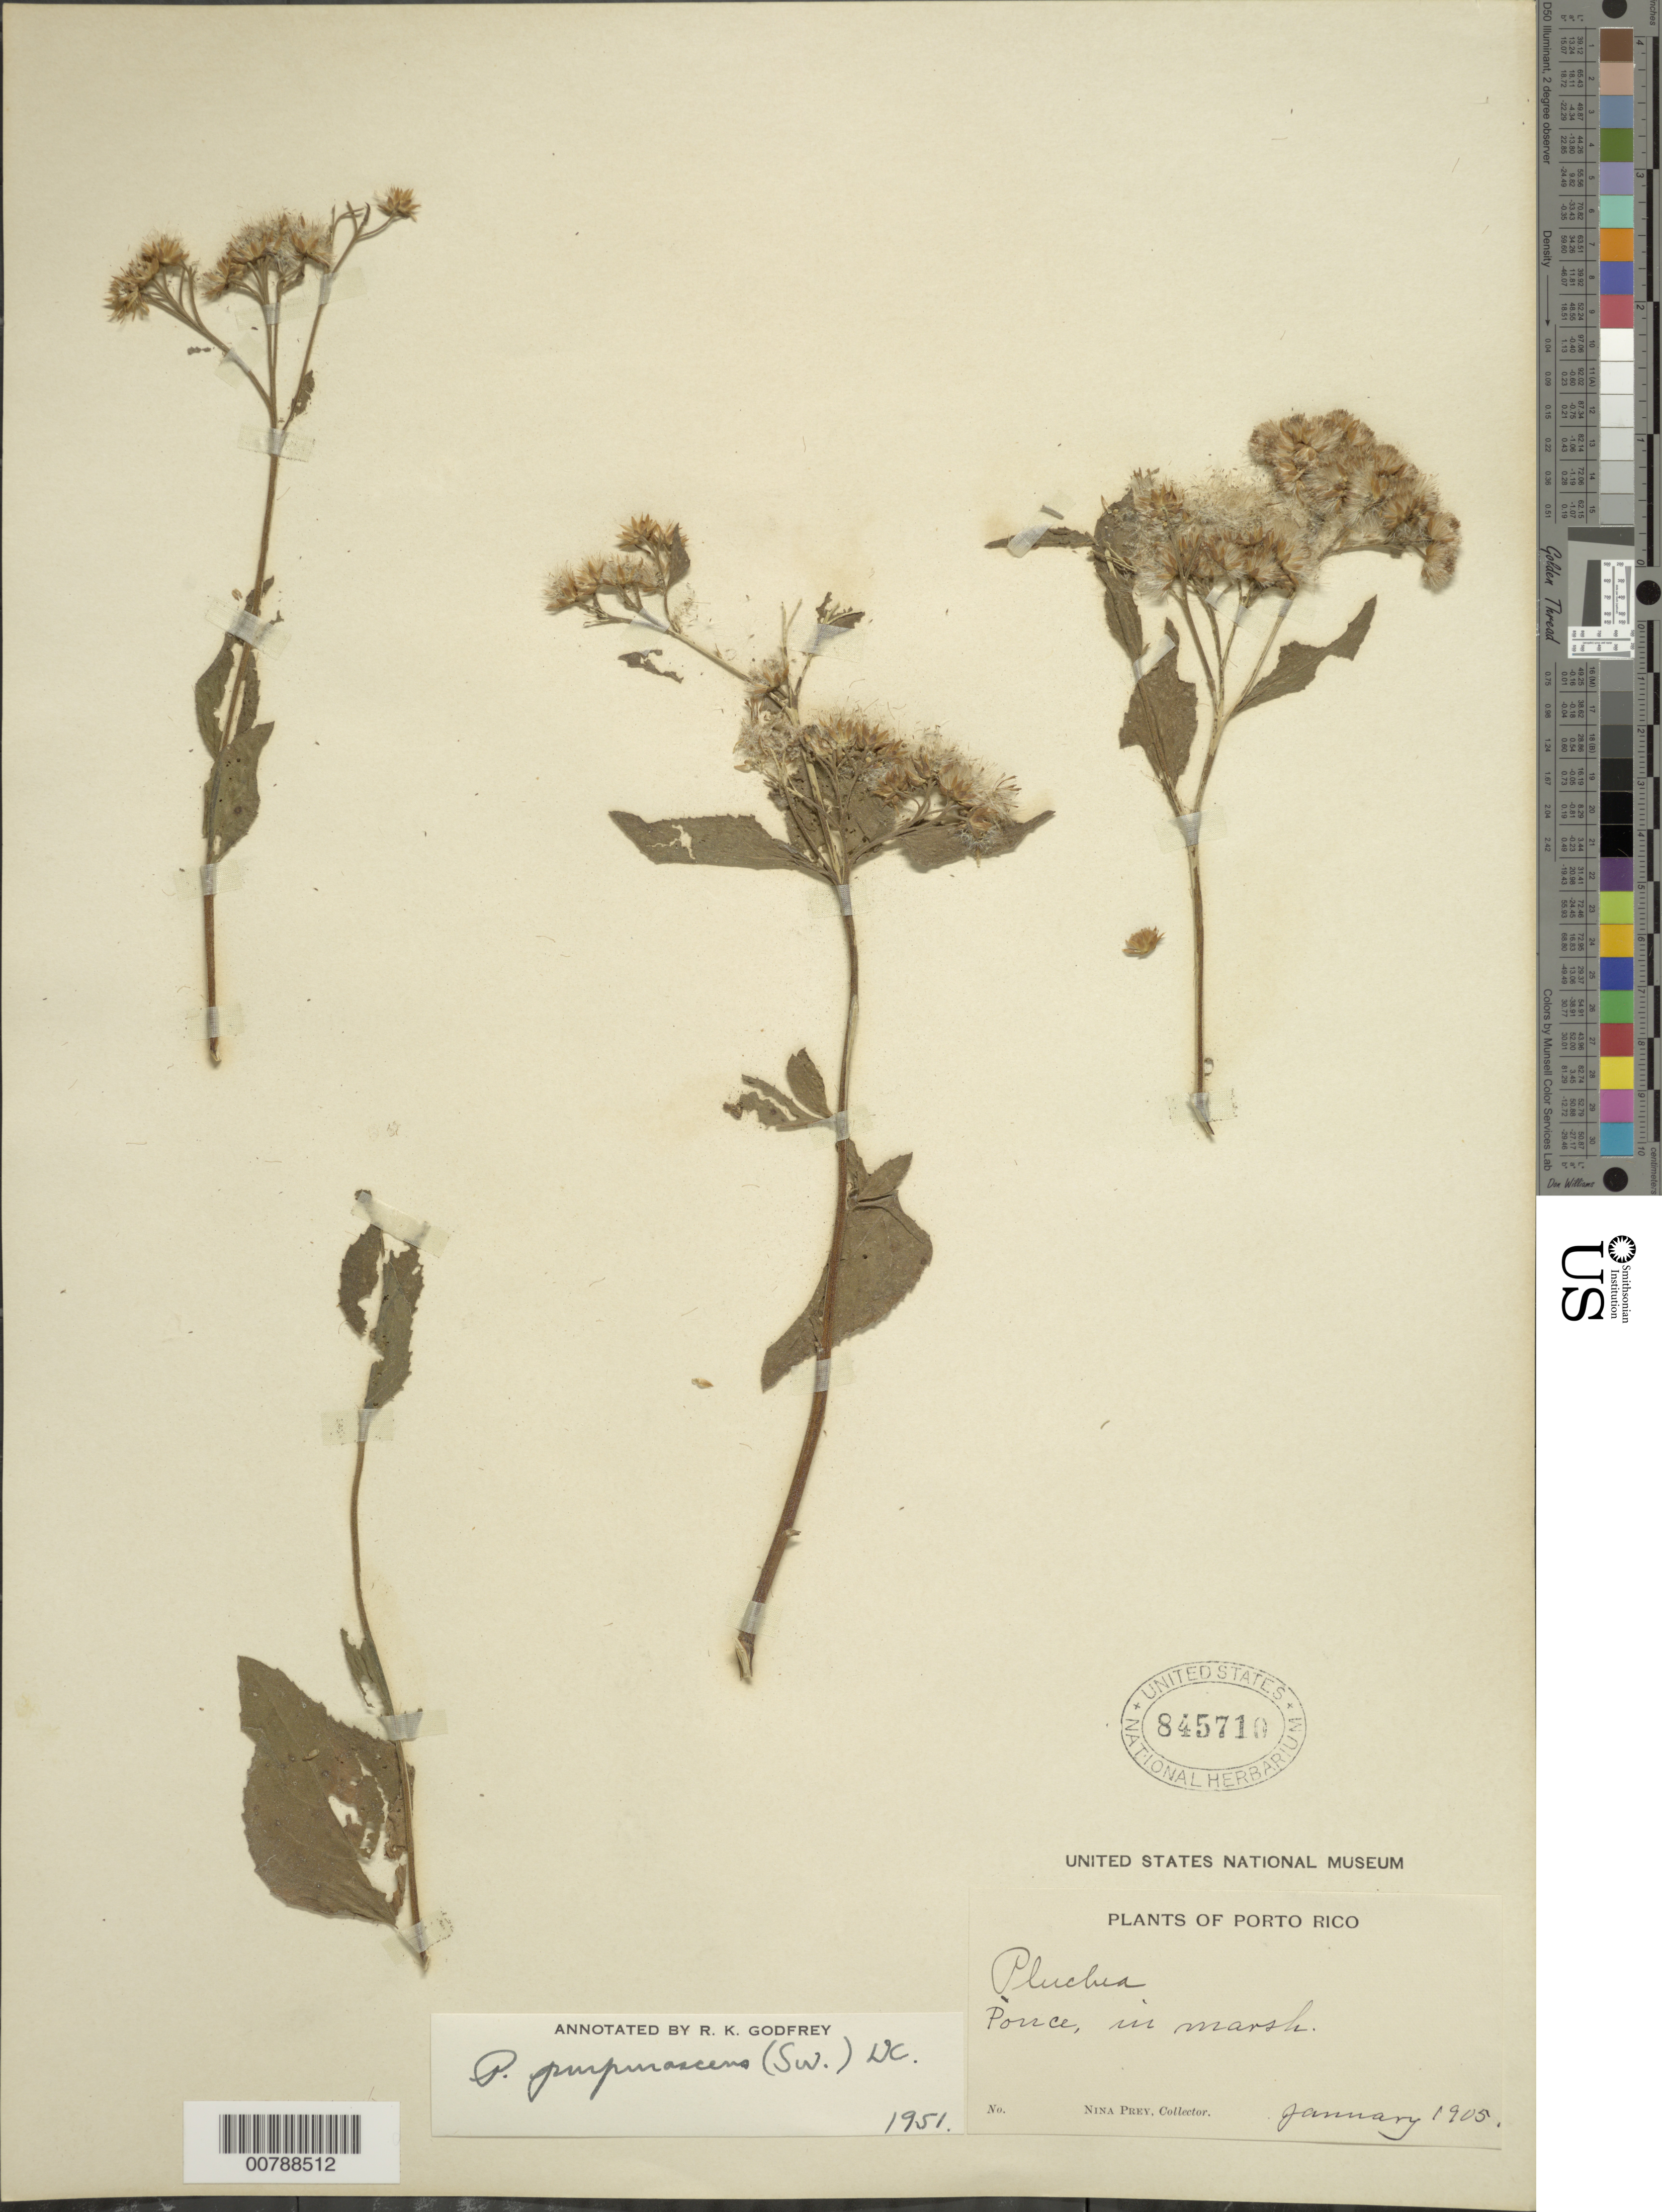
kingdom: Plantae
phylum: Tracheophyta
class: Magnoliopsida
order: Asterales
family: Asteraceae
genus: Pluchea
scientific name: Pluchea odorata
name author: (L.) Cass.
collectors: N. Prey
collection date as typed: Jan 1905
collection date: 1905-01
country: Puerto Rico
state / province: Ponce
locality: Ponce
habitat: Marsh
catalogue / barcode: US 845710